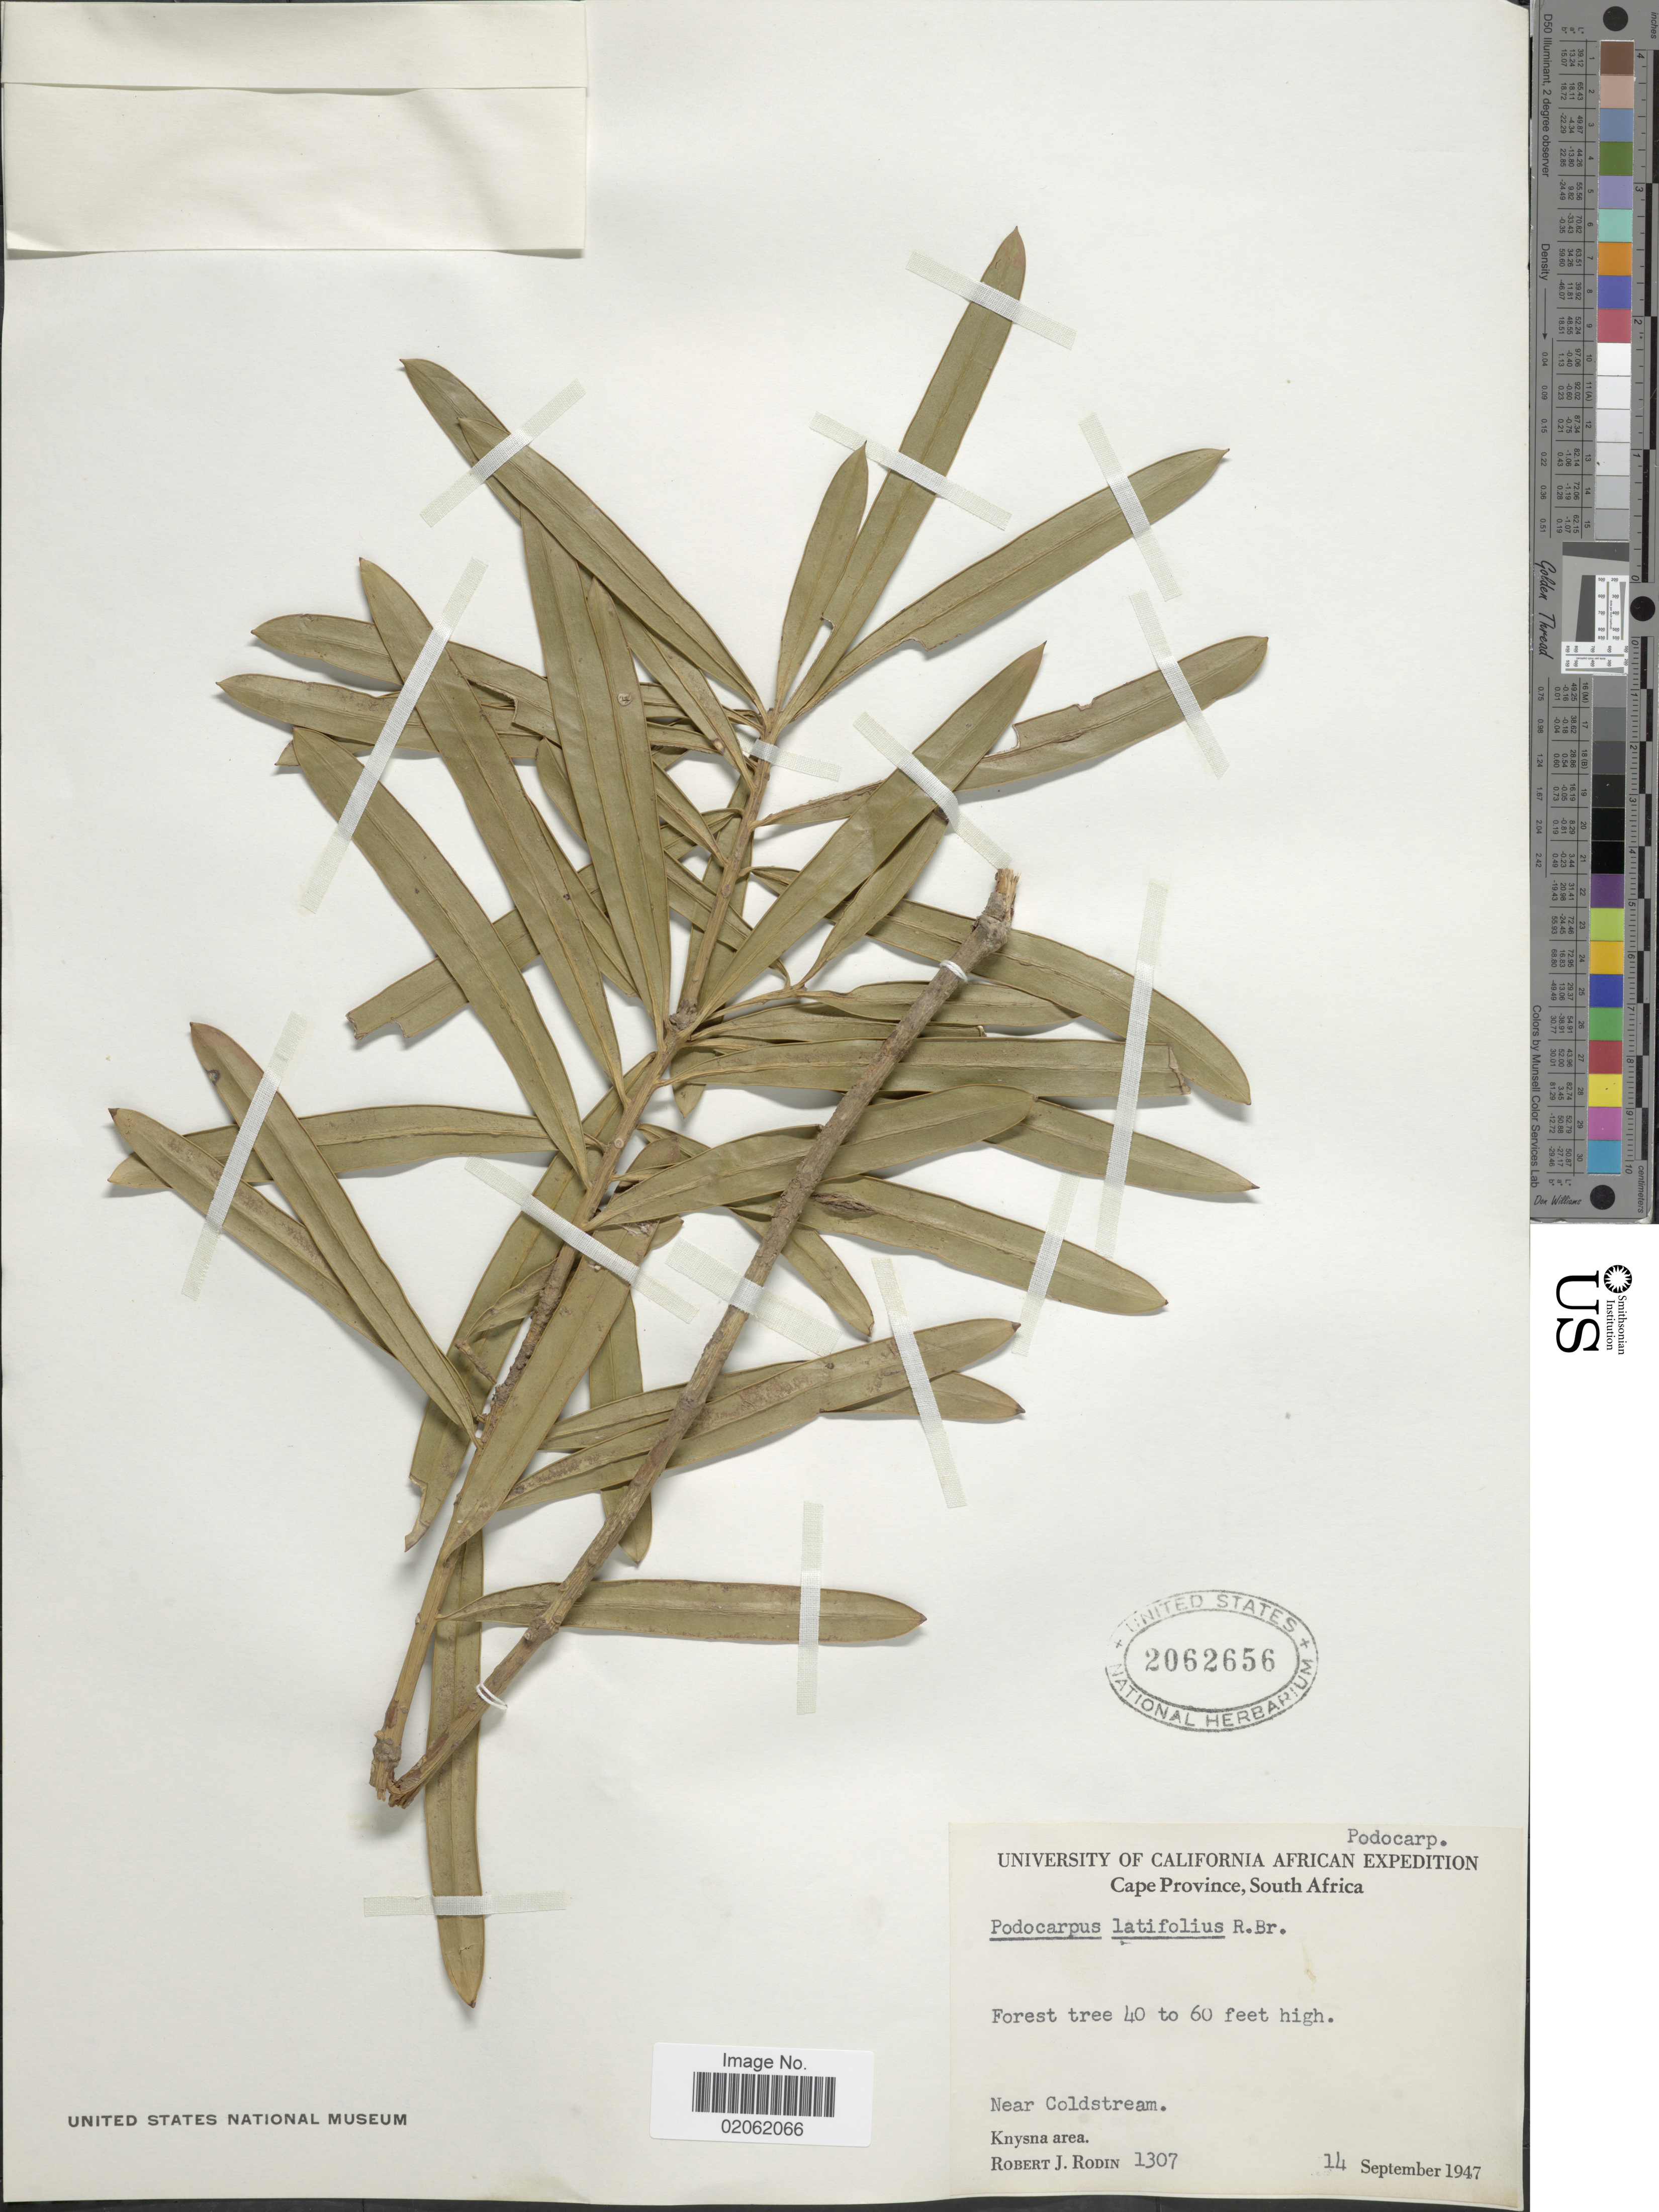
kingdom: Plantae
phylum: Tracheophyta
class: Pinopsida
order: Pinales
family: Podocarpaceae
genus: Podocarpus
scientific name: Podocarpus latifolius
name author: (Thunb.) R. Br. ex Mirb.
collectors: R. J. Rodin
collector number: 1307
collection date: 1947-09-14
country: South Africa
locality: Near Coldstream, Knysna area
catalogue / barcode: US 2062656